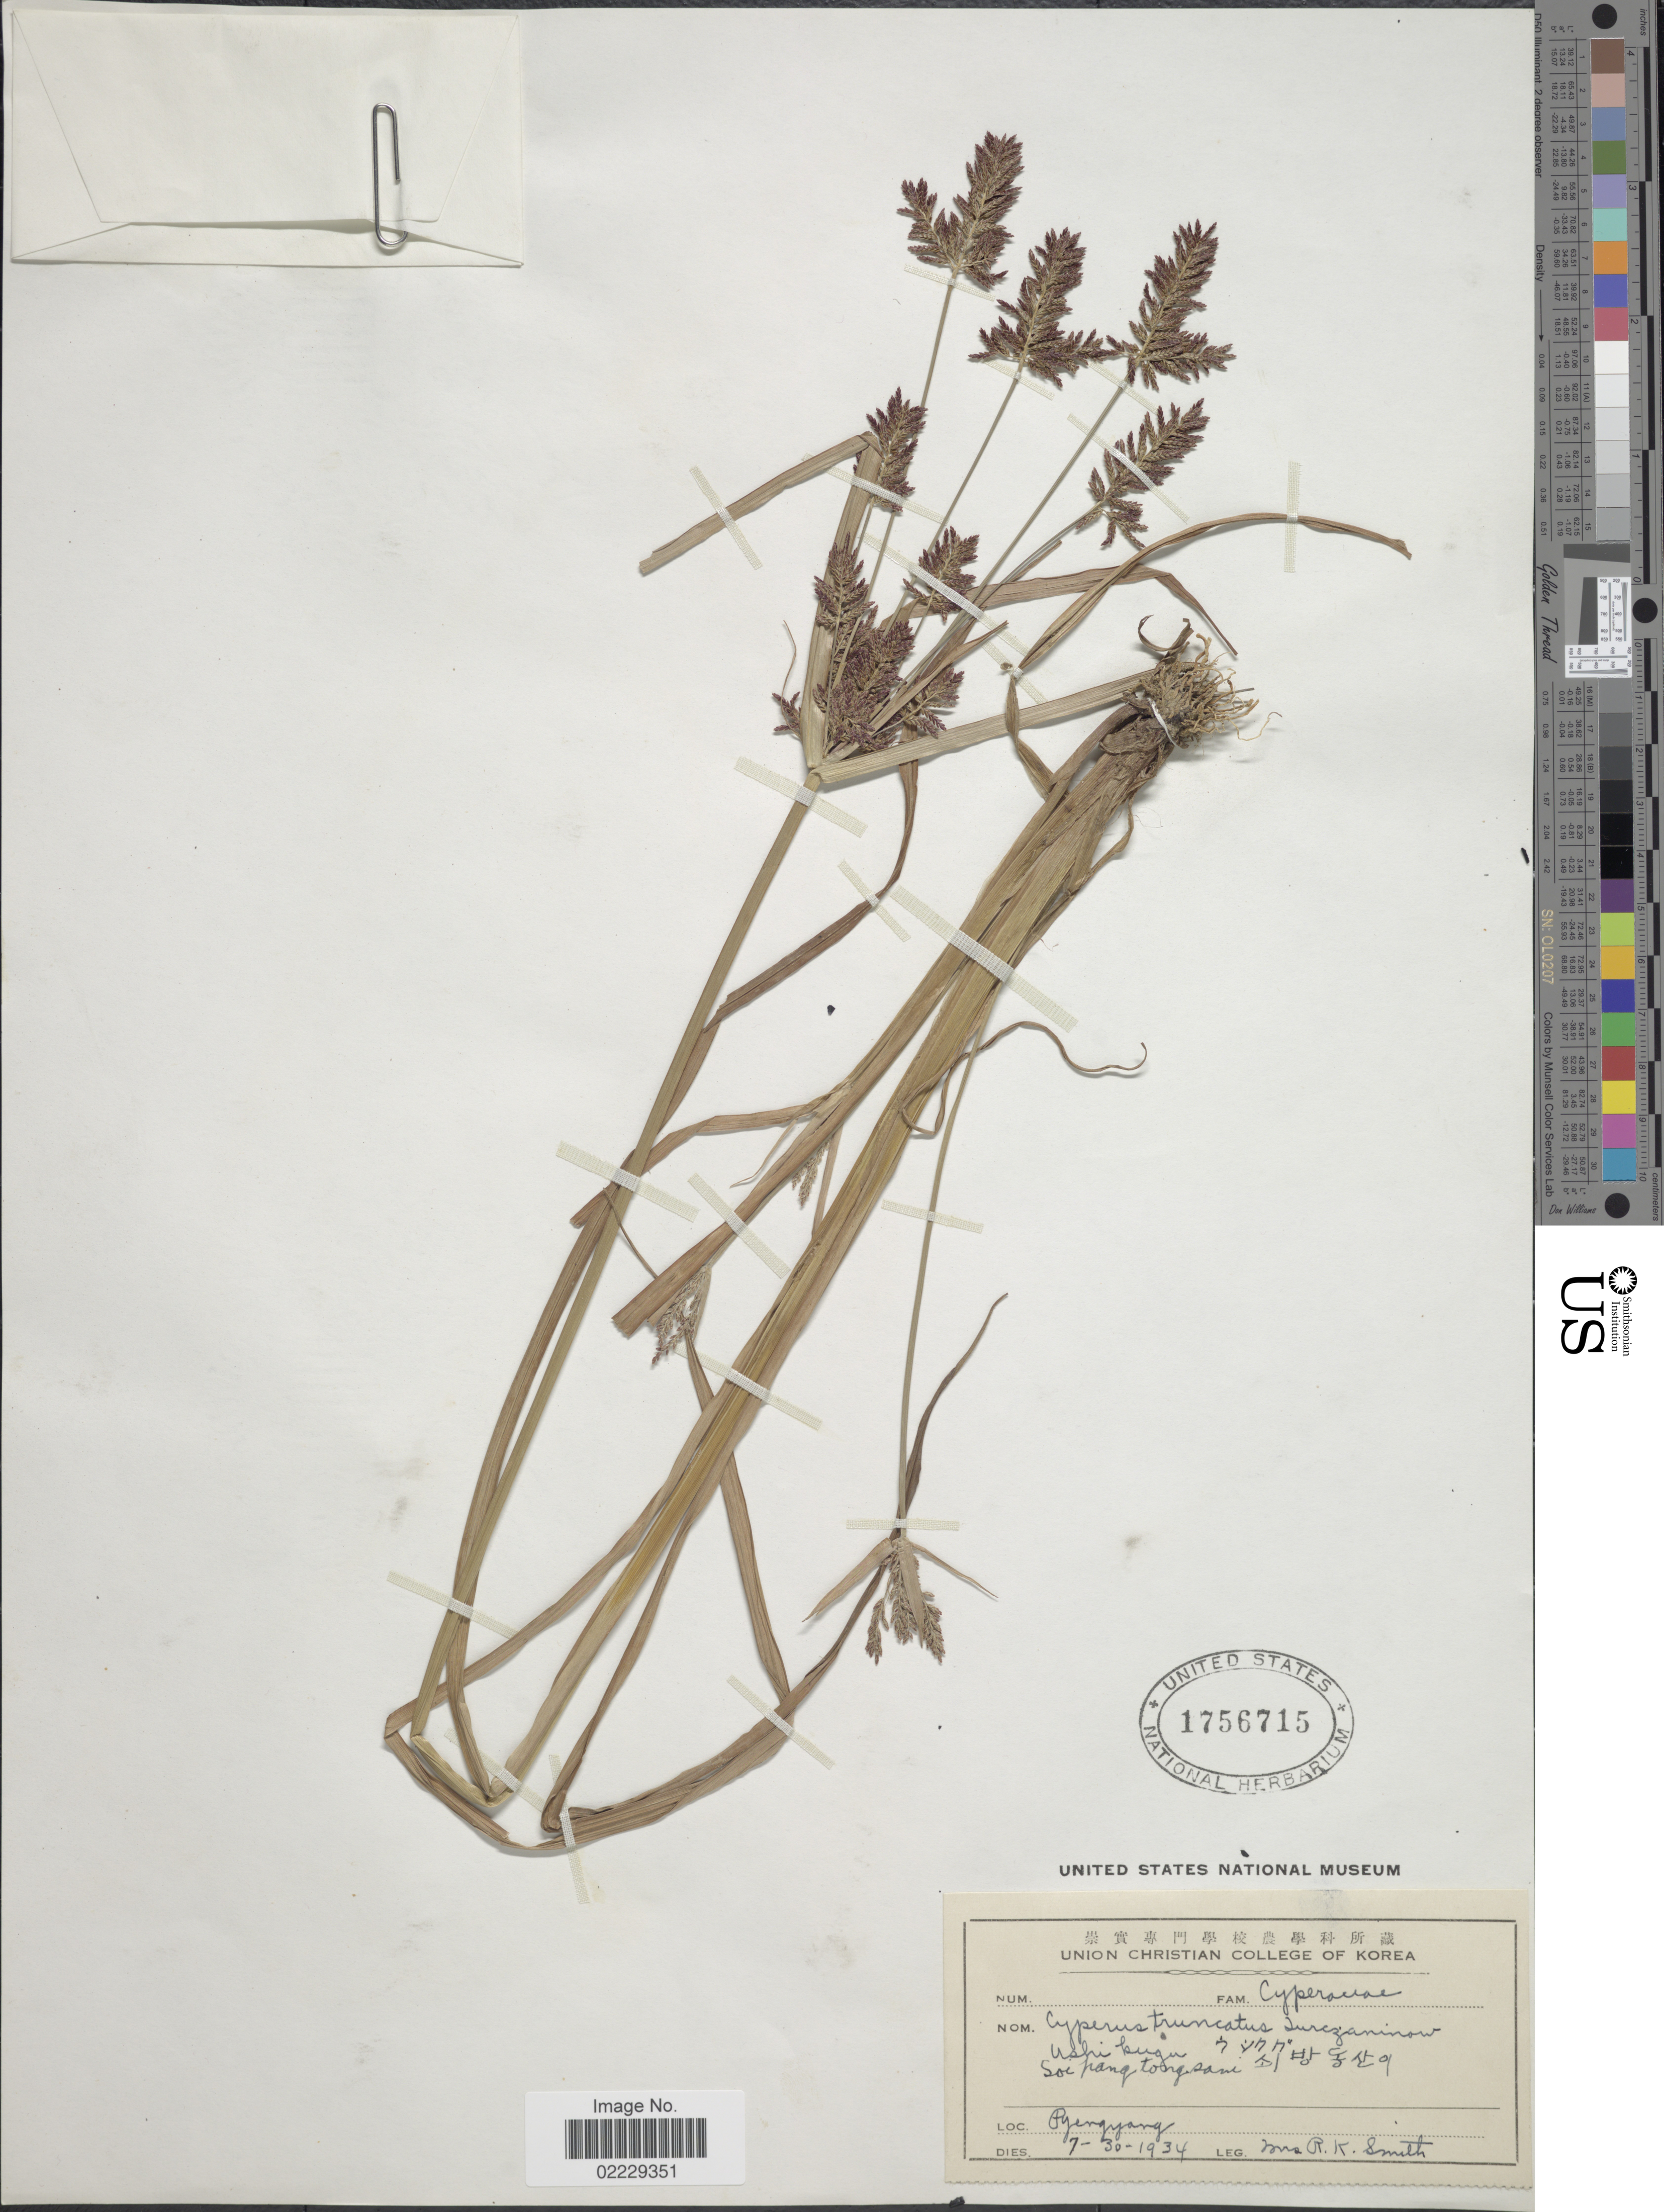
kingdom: Plantae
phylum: Tracheophyta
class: Liliopsida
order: Poales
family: Cyperaceae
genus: Cyperus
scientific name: Cyperus orthostachyus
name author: Franch. & Sav.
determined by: Strong, Mark T., (BOT), Smithsonian Institution - National Museum of Natural History (UNITED STATES)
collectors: Mrs. R. K. Smith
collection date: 1934-07-30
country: North Korea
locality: Pyengyang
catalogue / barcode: US 1756715